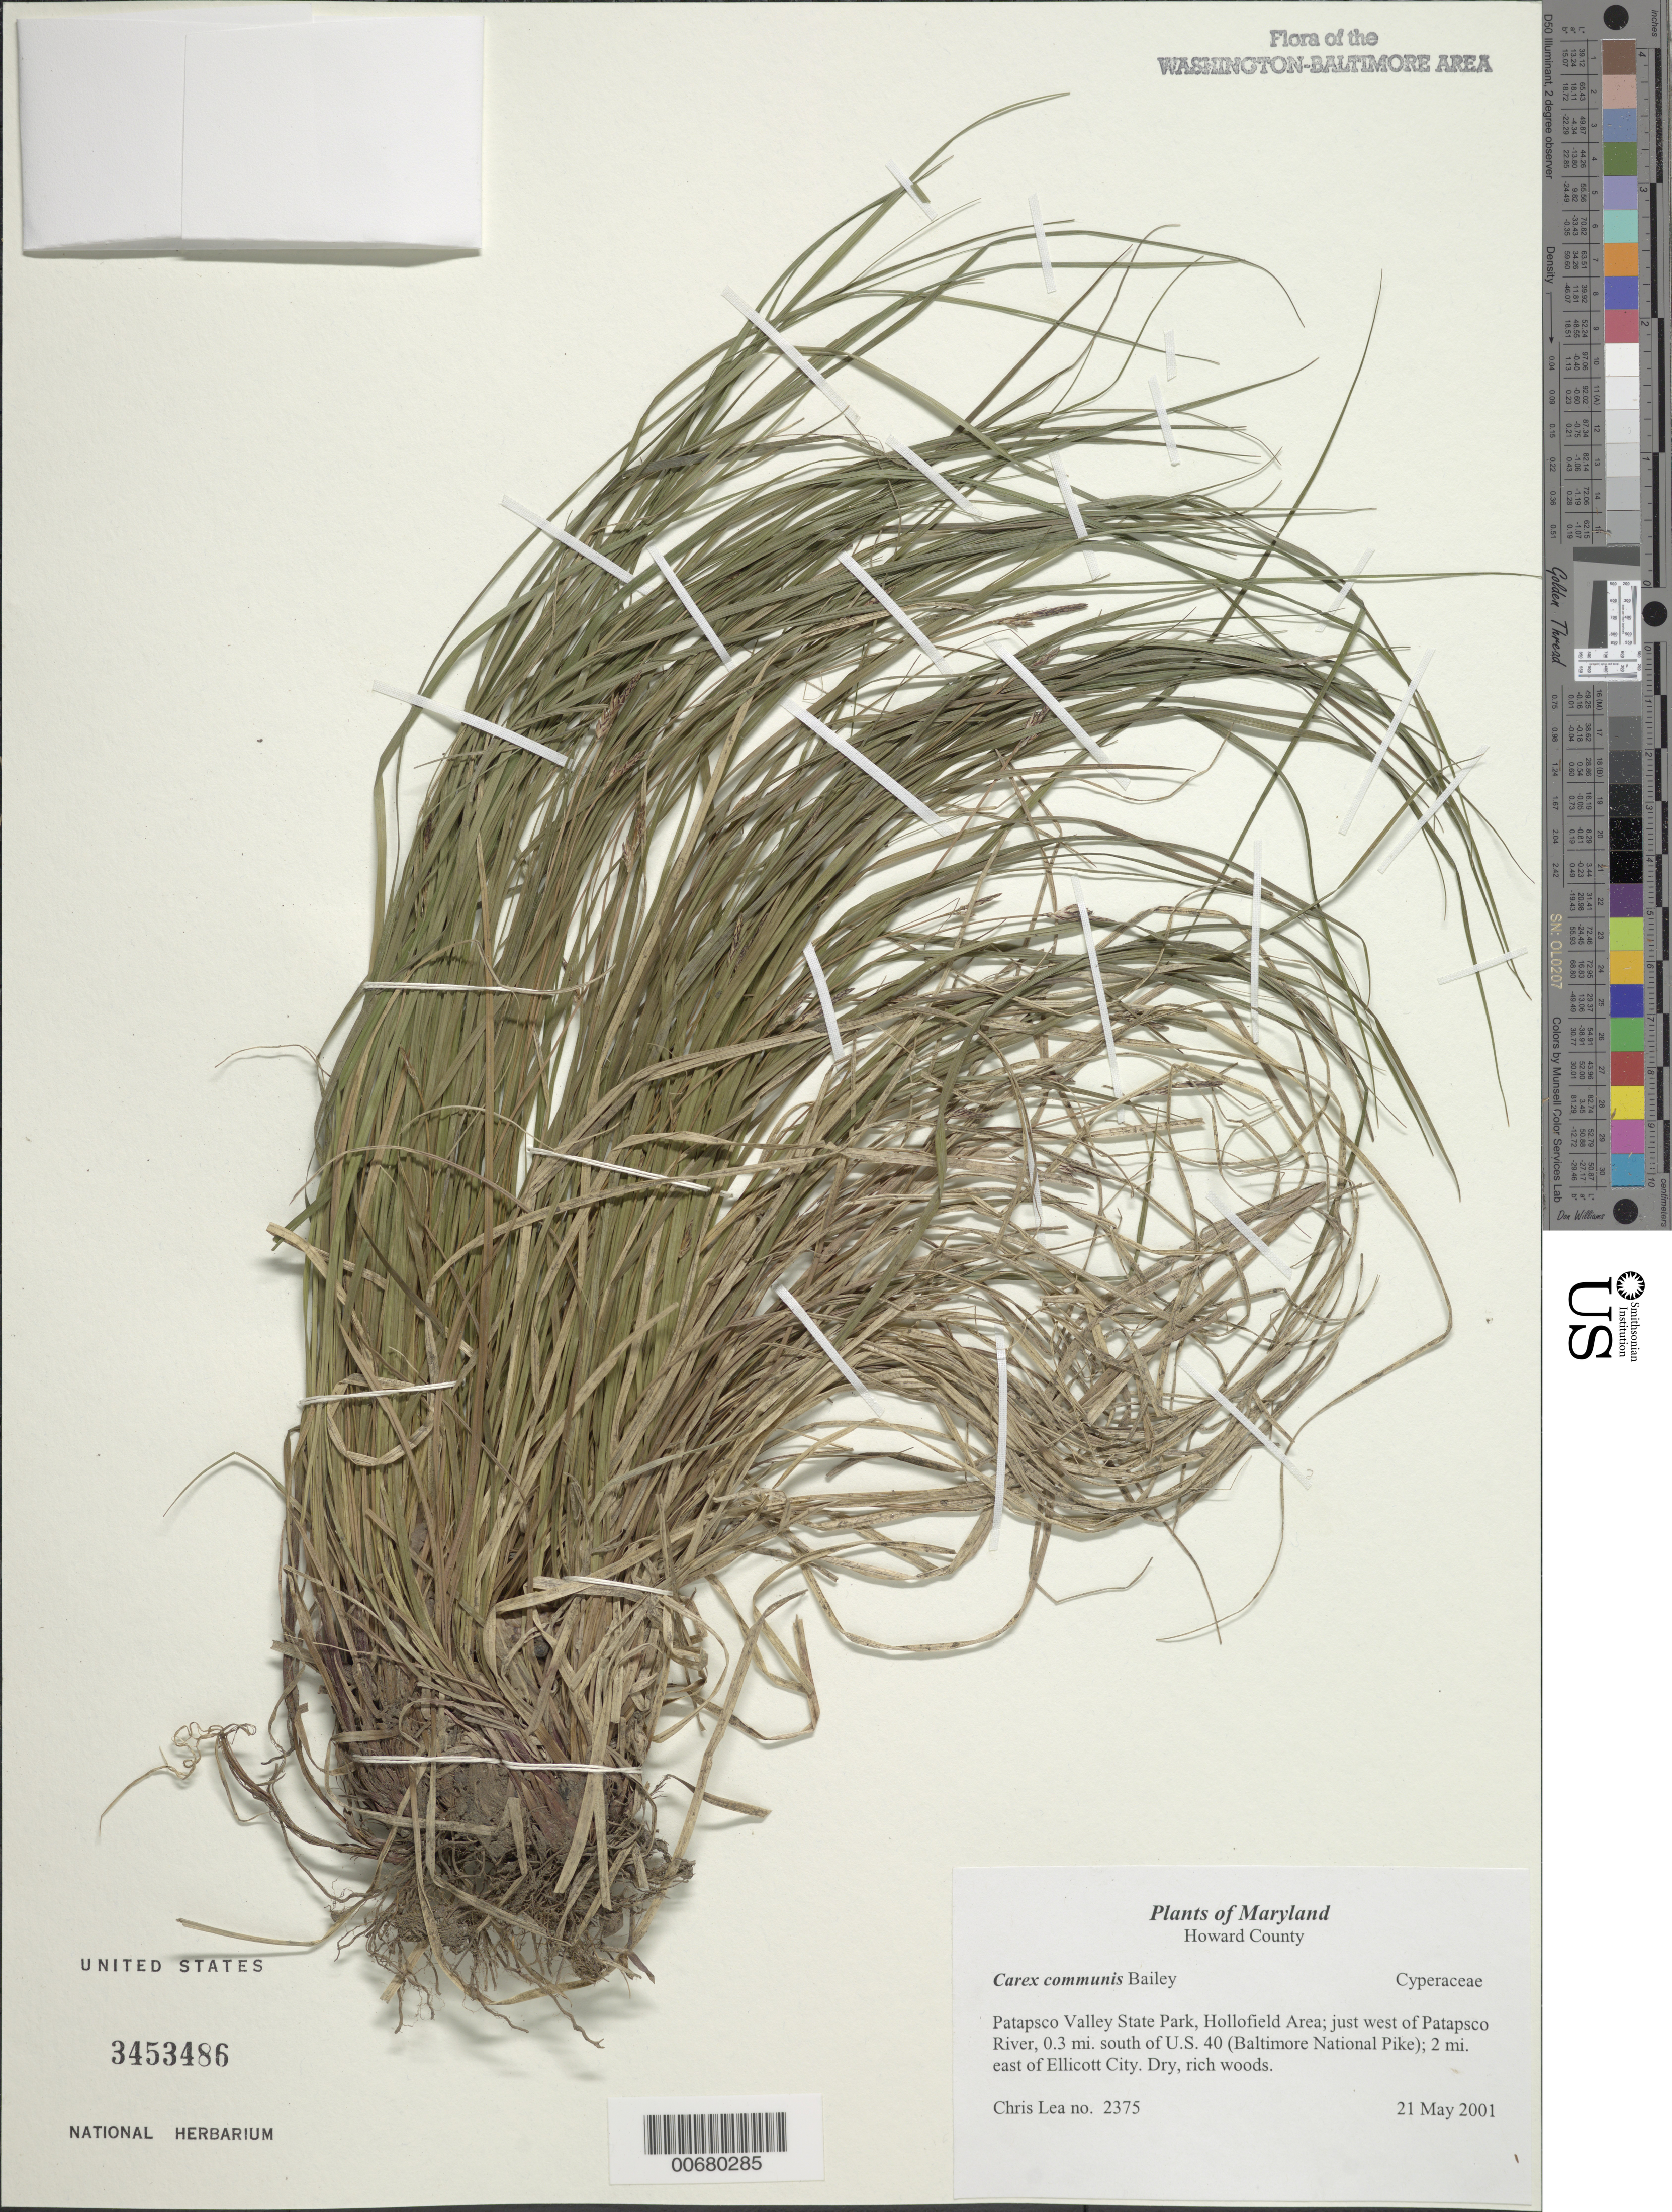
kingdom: Plantae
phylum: Tracheophyta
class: Liliopsida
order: Poales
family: Cyperaceae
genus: Carex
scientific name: Carex communis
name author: L.H. Bailey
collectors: C. Lea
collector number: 2375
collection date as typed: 21 May 2001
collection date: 2001-05-21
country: United States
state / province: Maryland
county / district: Howard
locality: Patapsco Valley State Park, Hollofield Area; just west of Patapsco River, 0.3 miles south of U.S. 40 (Baltimore National Pike); 2 miles east of Ellicott City.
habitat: Dry rich woods.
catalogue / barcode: US 3453486